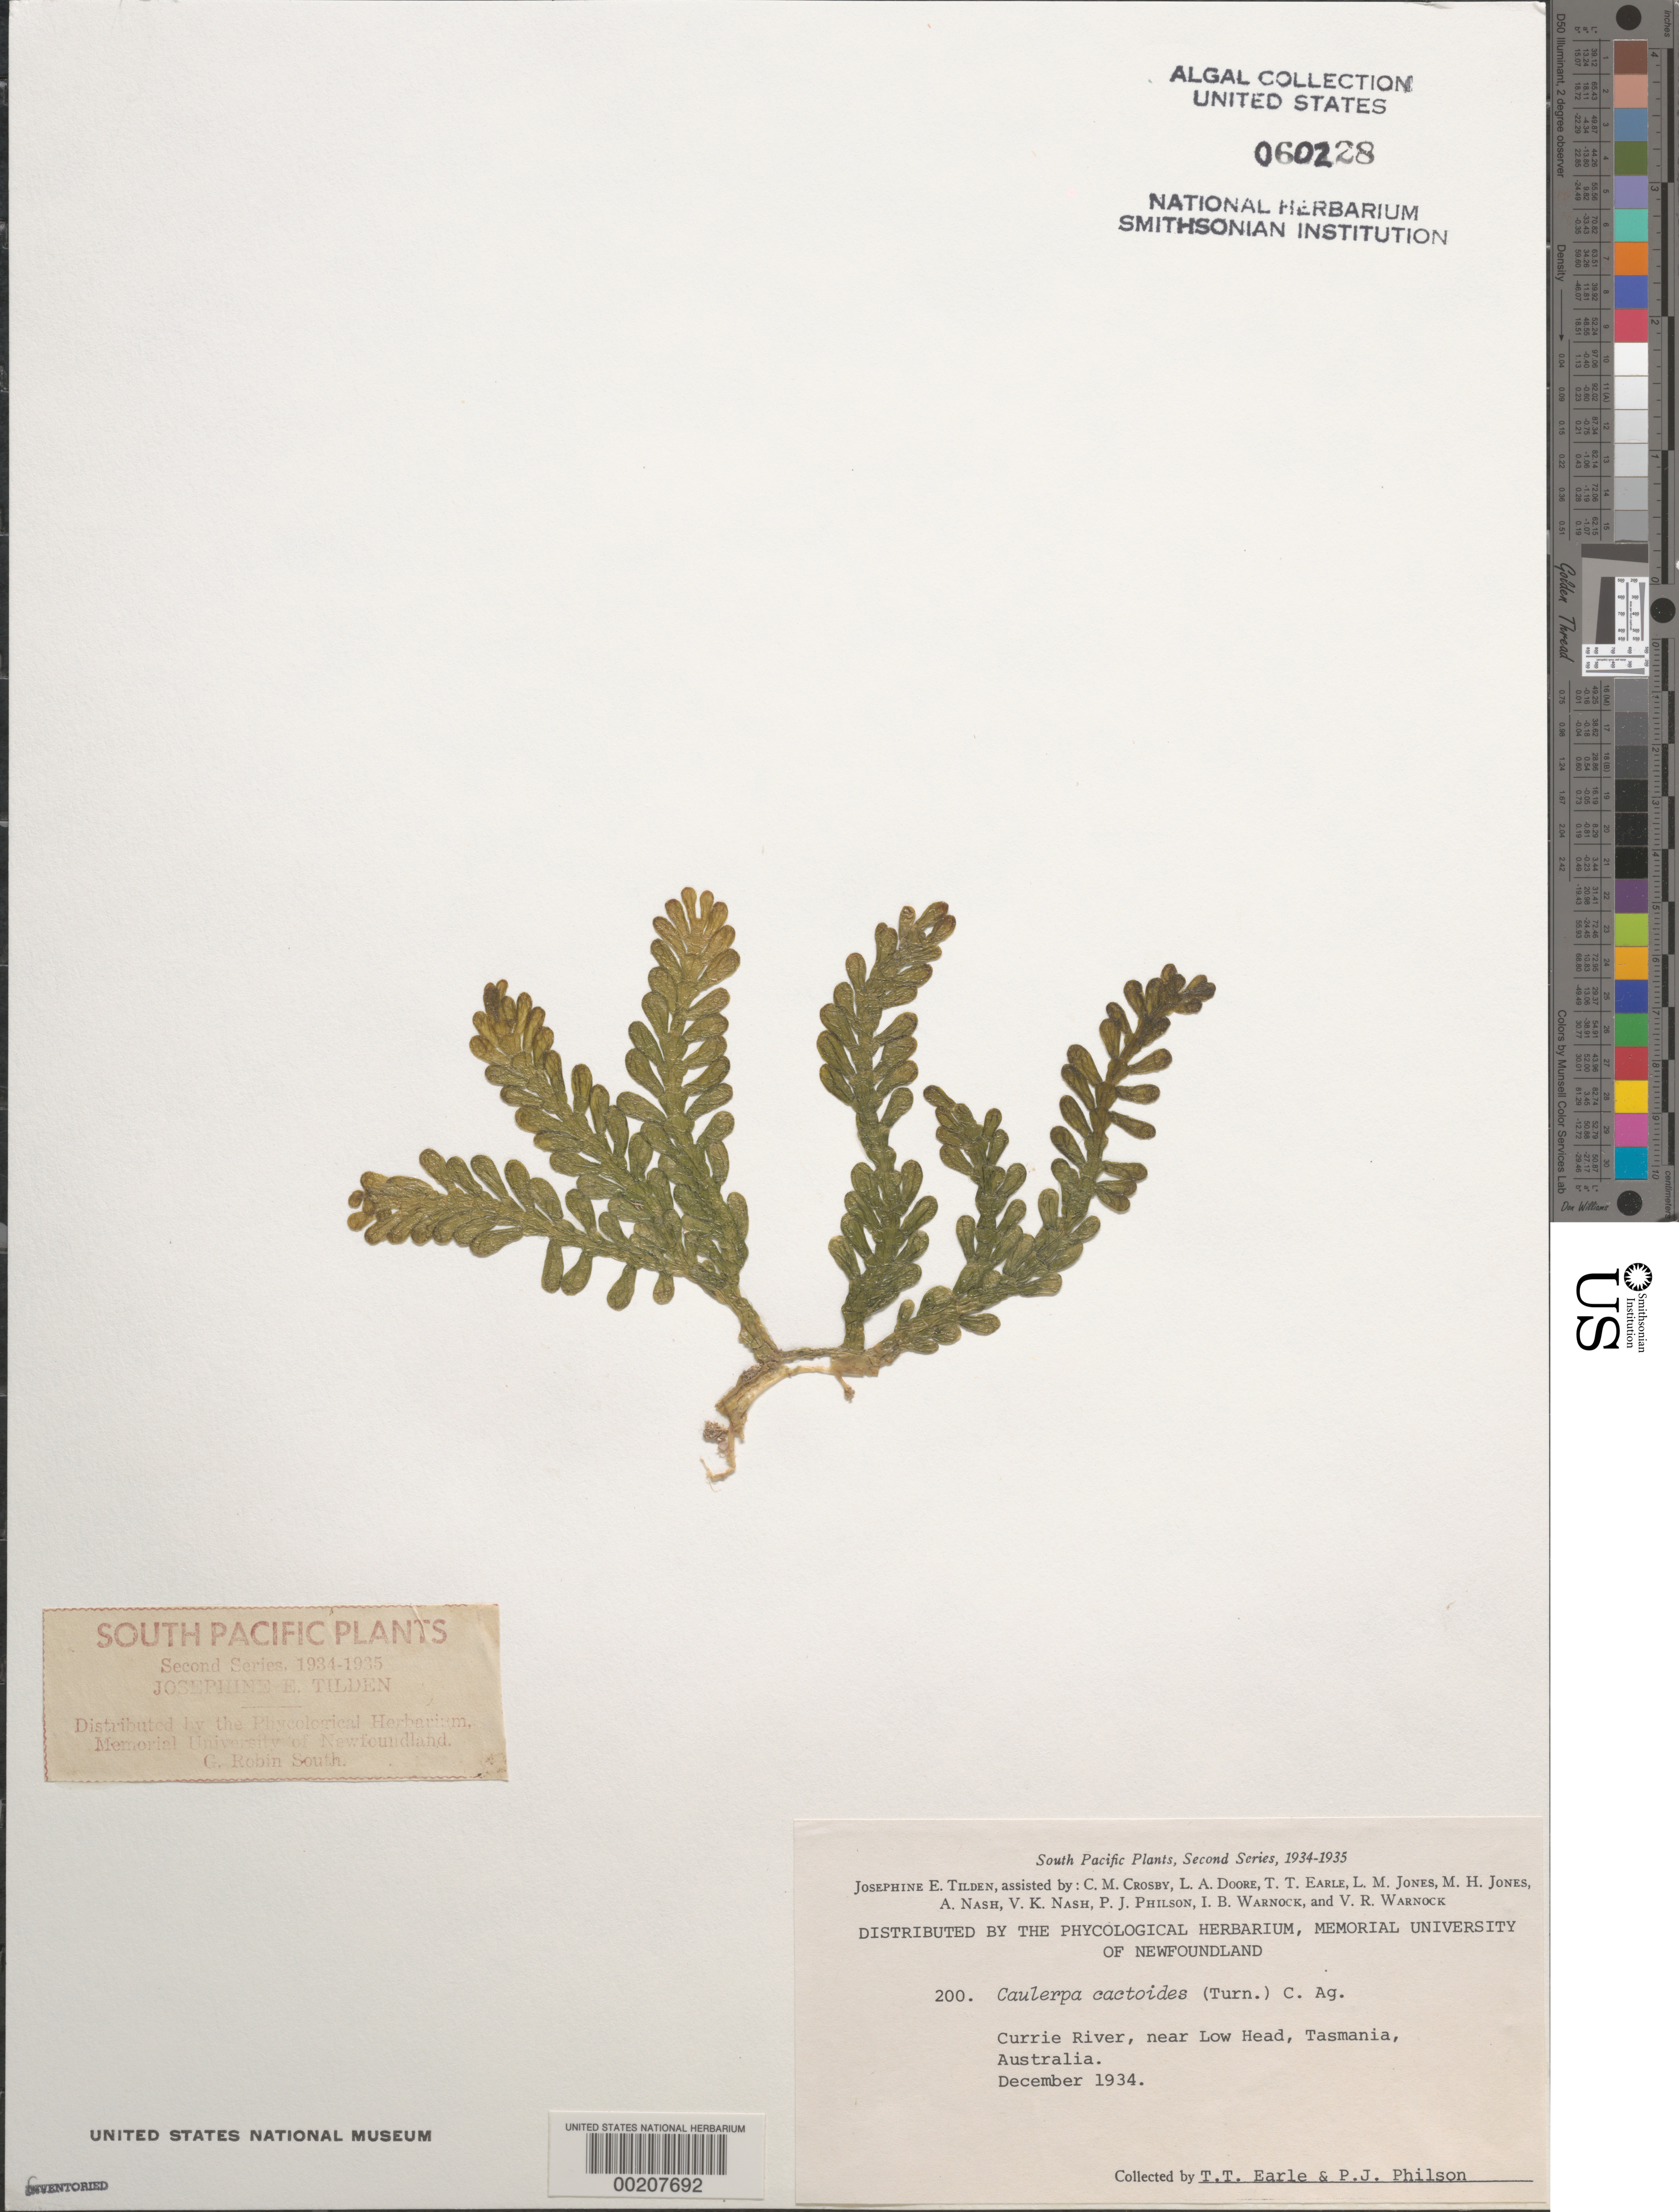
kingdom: Plantae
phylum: Chlorophyta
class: Ulvophyceae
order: Bryopsidales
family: Caulerpaceae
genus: Caulerpa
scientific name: Caulerpa cactoides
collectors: T. Earle & P. Philson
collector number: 200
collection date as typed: Dec 1934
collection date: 1934-12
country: Australia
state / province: Tasmania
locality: Currie near Low Head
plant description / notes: Tilden, South Pacific Plants, Second Series, 1934-1935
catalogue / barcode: US 60228